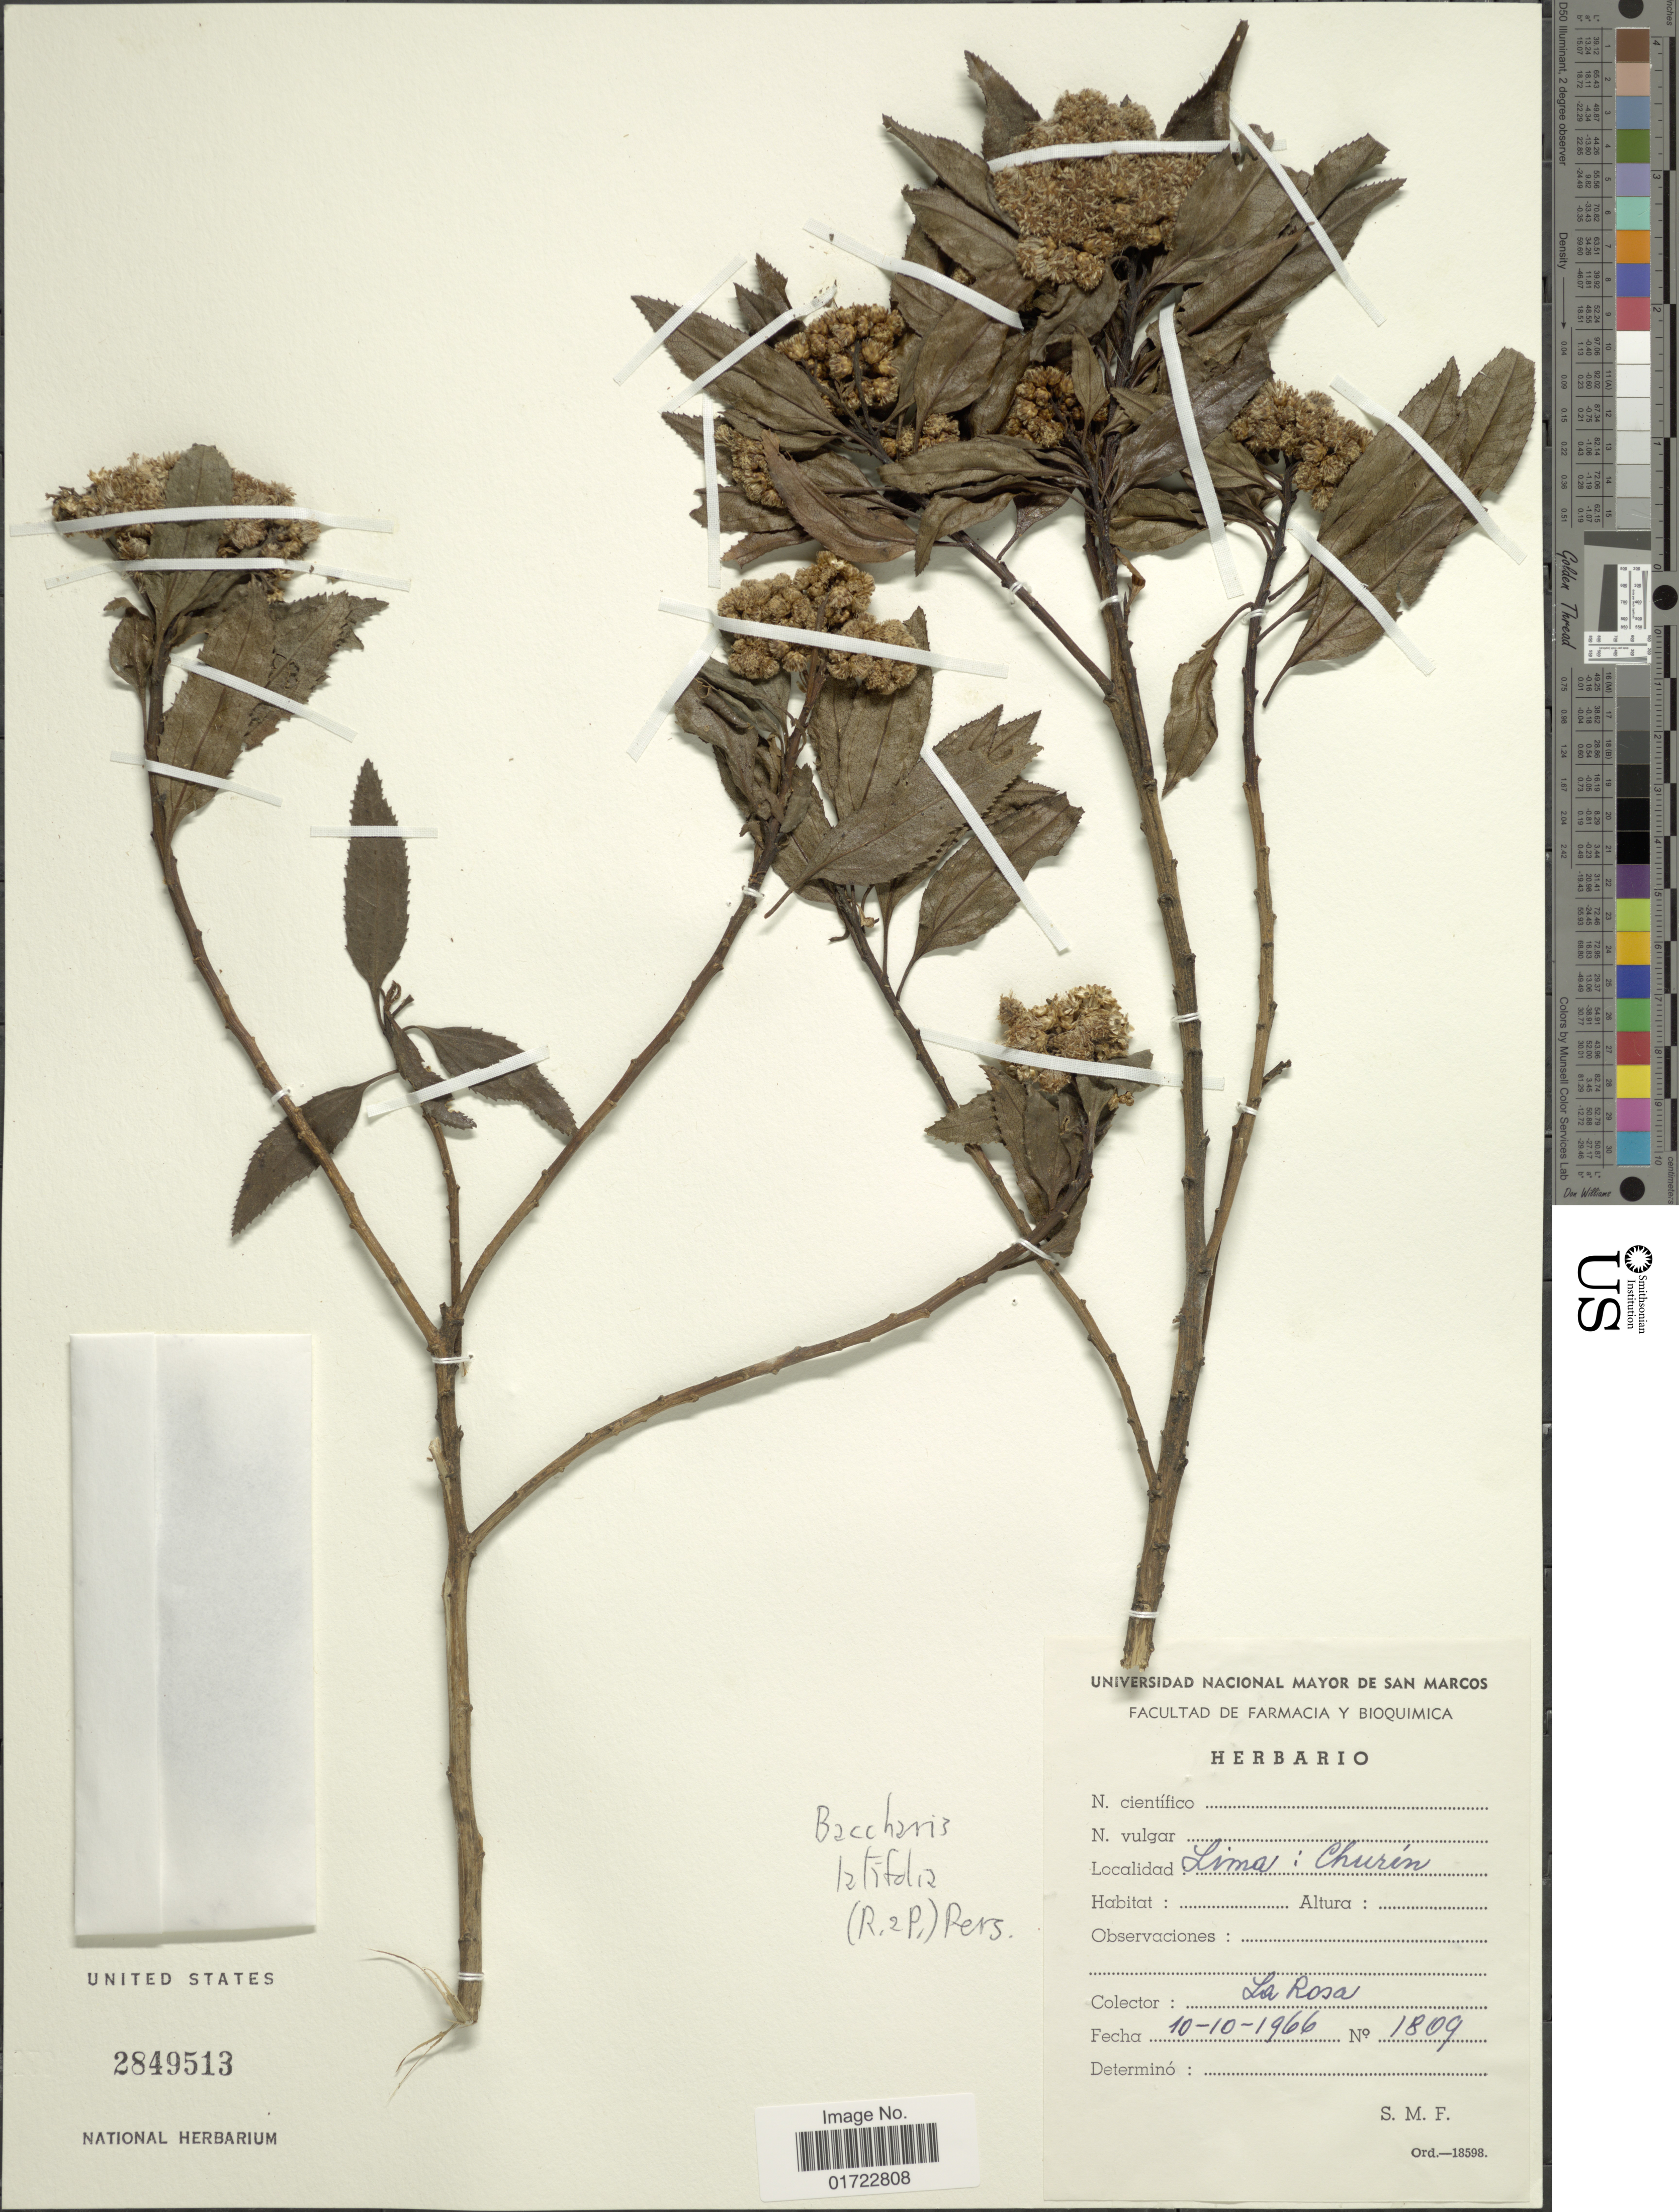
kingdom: Plantae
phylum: Tracheophyta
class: Magnoliopsida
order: Asterales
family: Asteraceae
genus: Baccharis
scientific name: Baccharis latifolia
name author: (Ruiz & Pav.) Pers.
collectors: -. La Rosa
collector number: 1809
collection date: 1966-10-10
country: Peru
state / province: Lima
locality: Lima: Churin.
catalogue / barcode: US 2849513